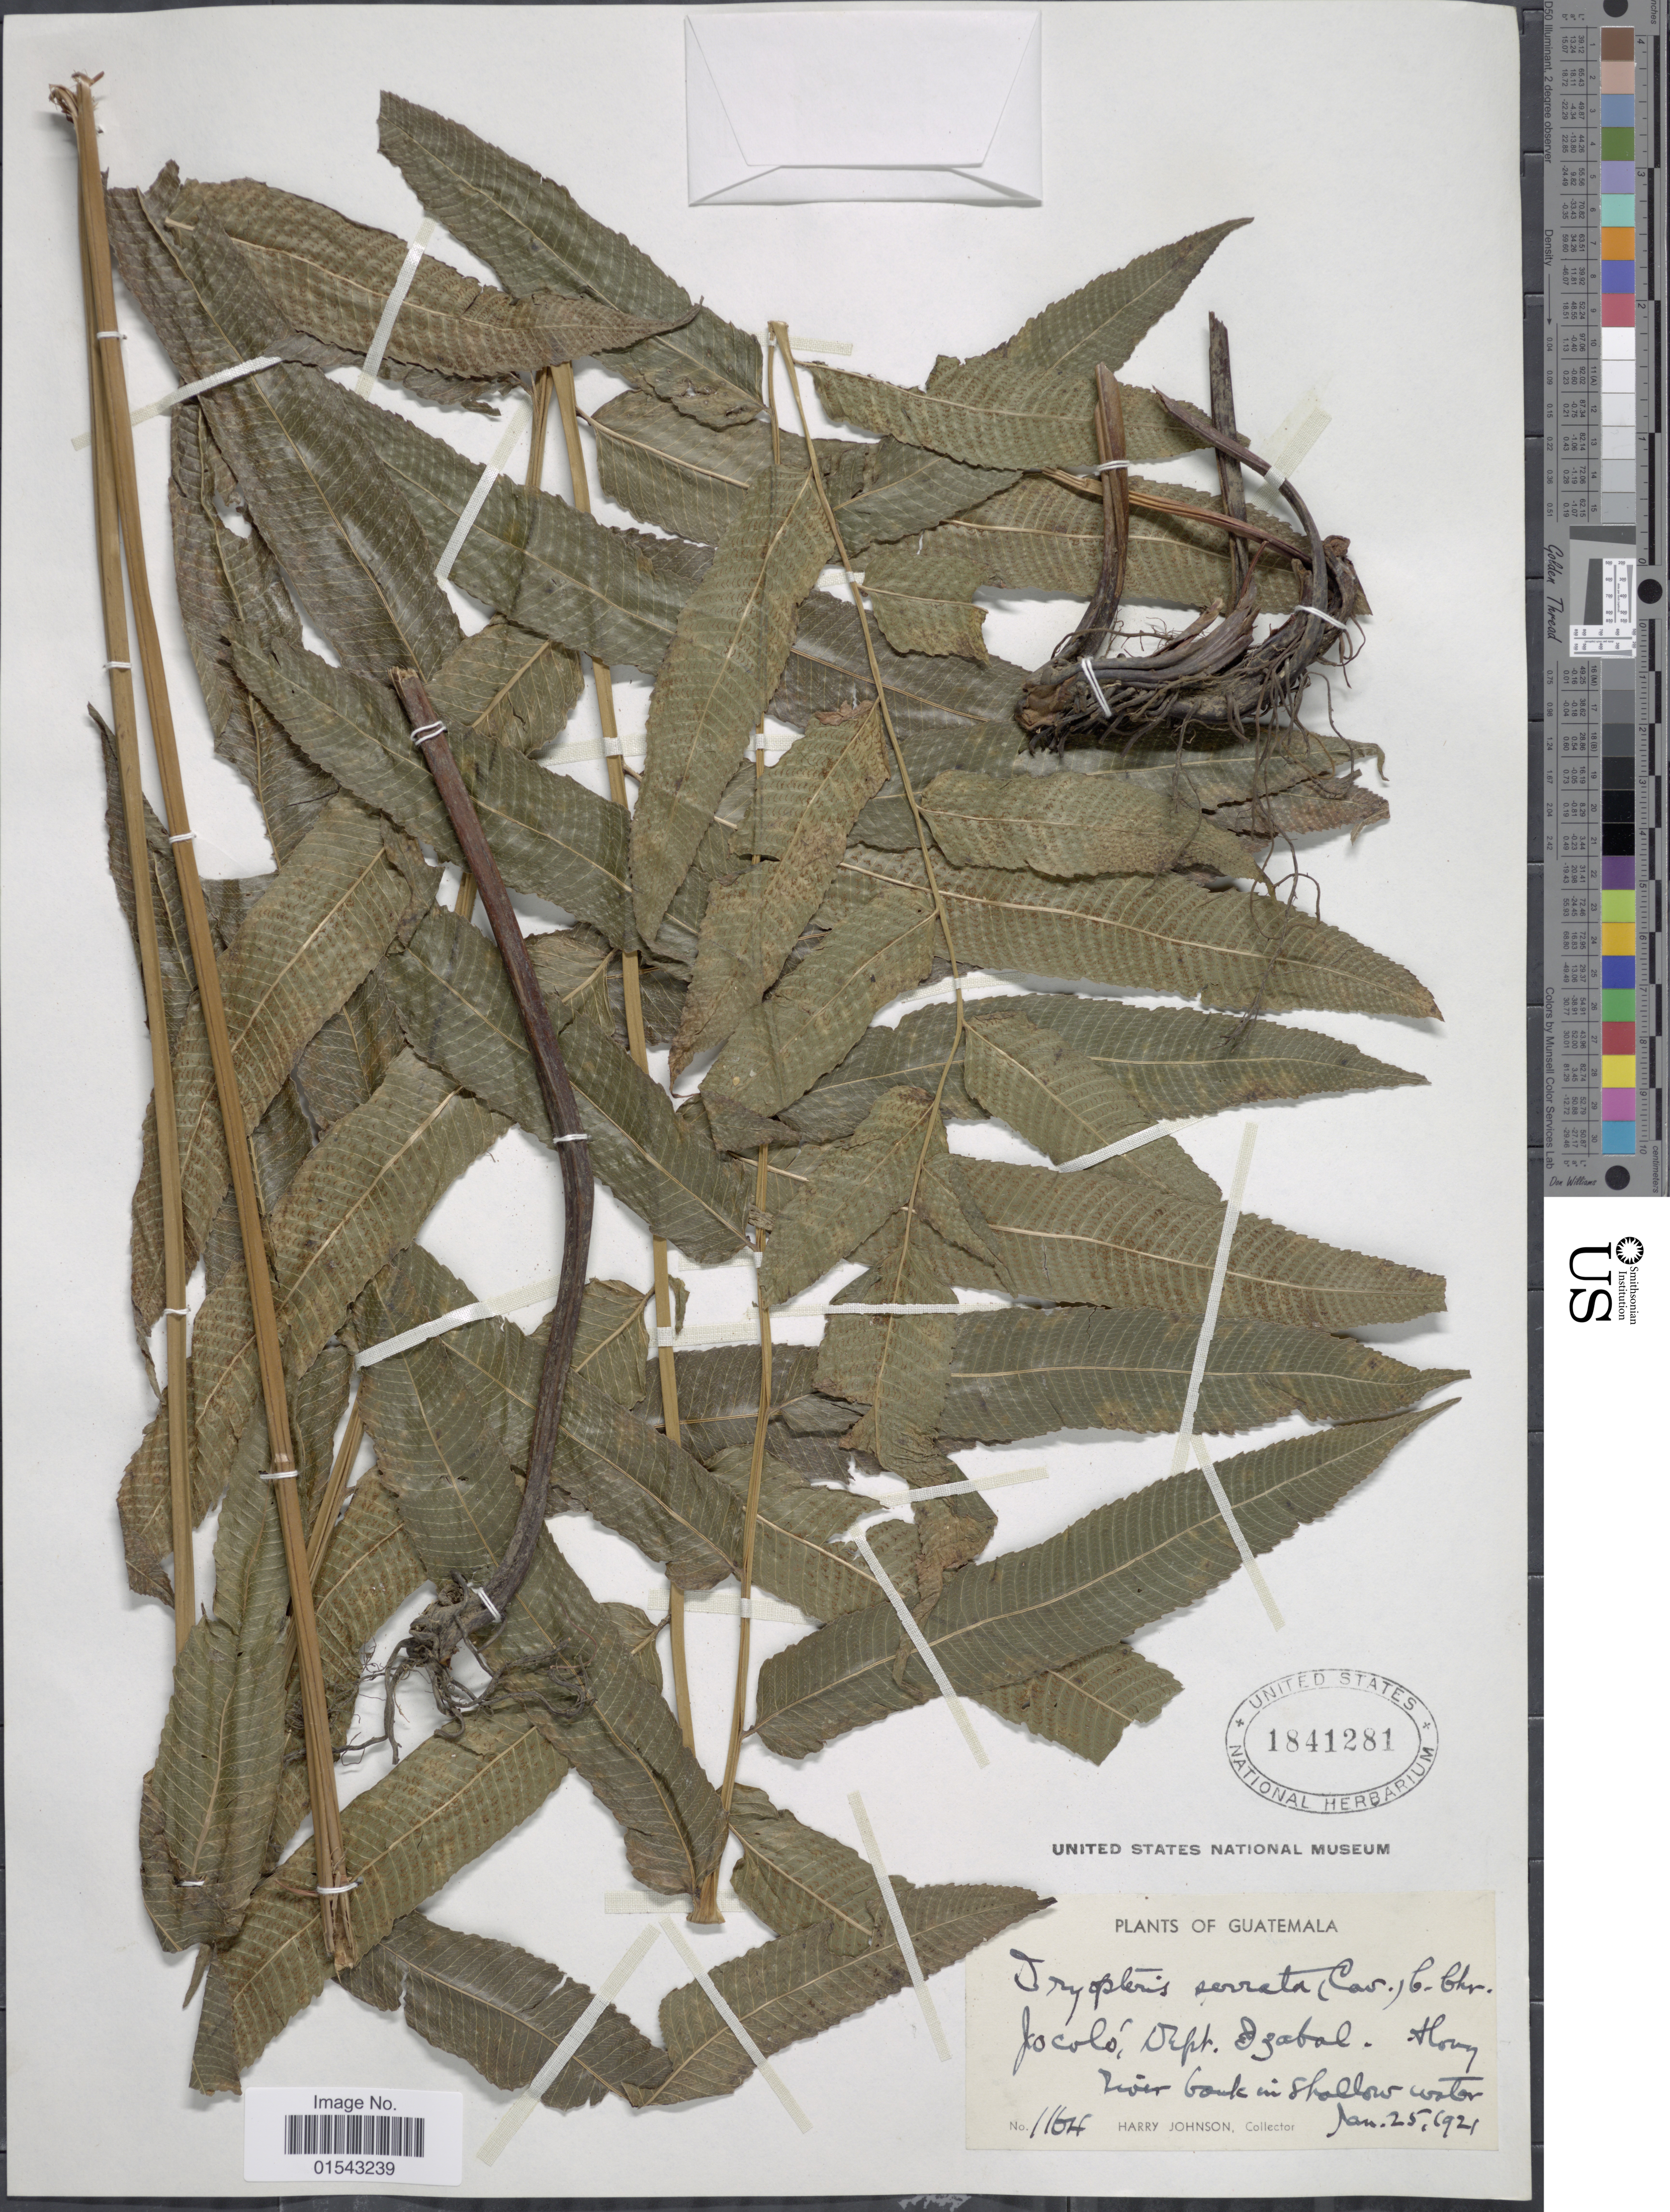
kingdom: Plantae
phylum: Tracheophyta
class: Polypodiopsida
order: Polypodiales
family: Thelypteridaceae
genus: Meniscium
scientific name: Meniscium serratum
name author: Cav.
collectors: H. Johnson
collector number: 1164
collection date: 1921-01-25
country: Guatemala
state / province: Izabal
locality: Jocolo, Dept. Izabal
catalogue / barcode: US 1841281